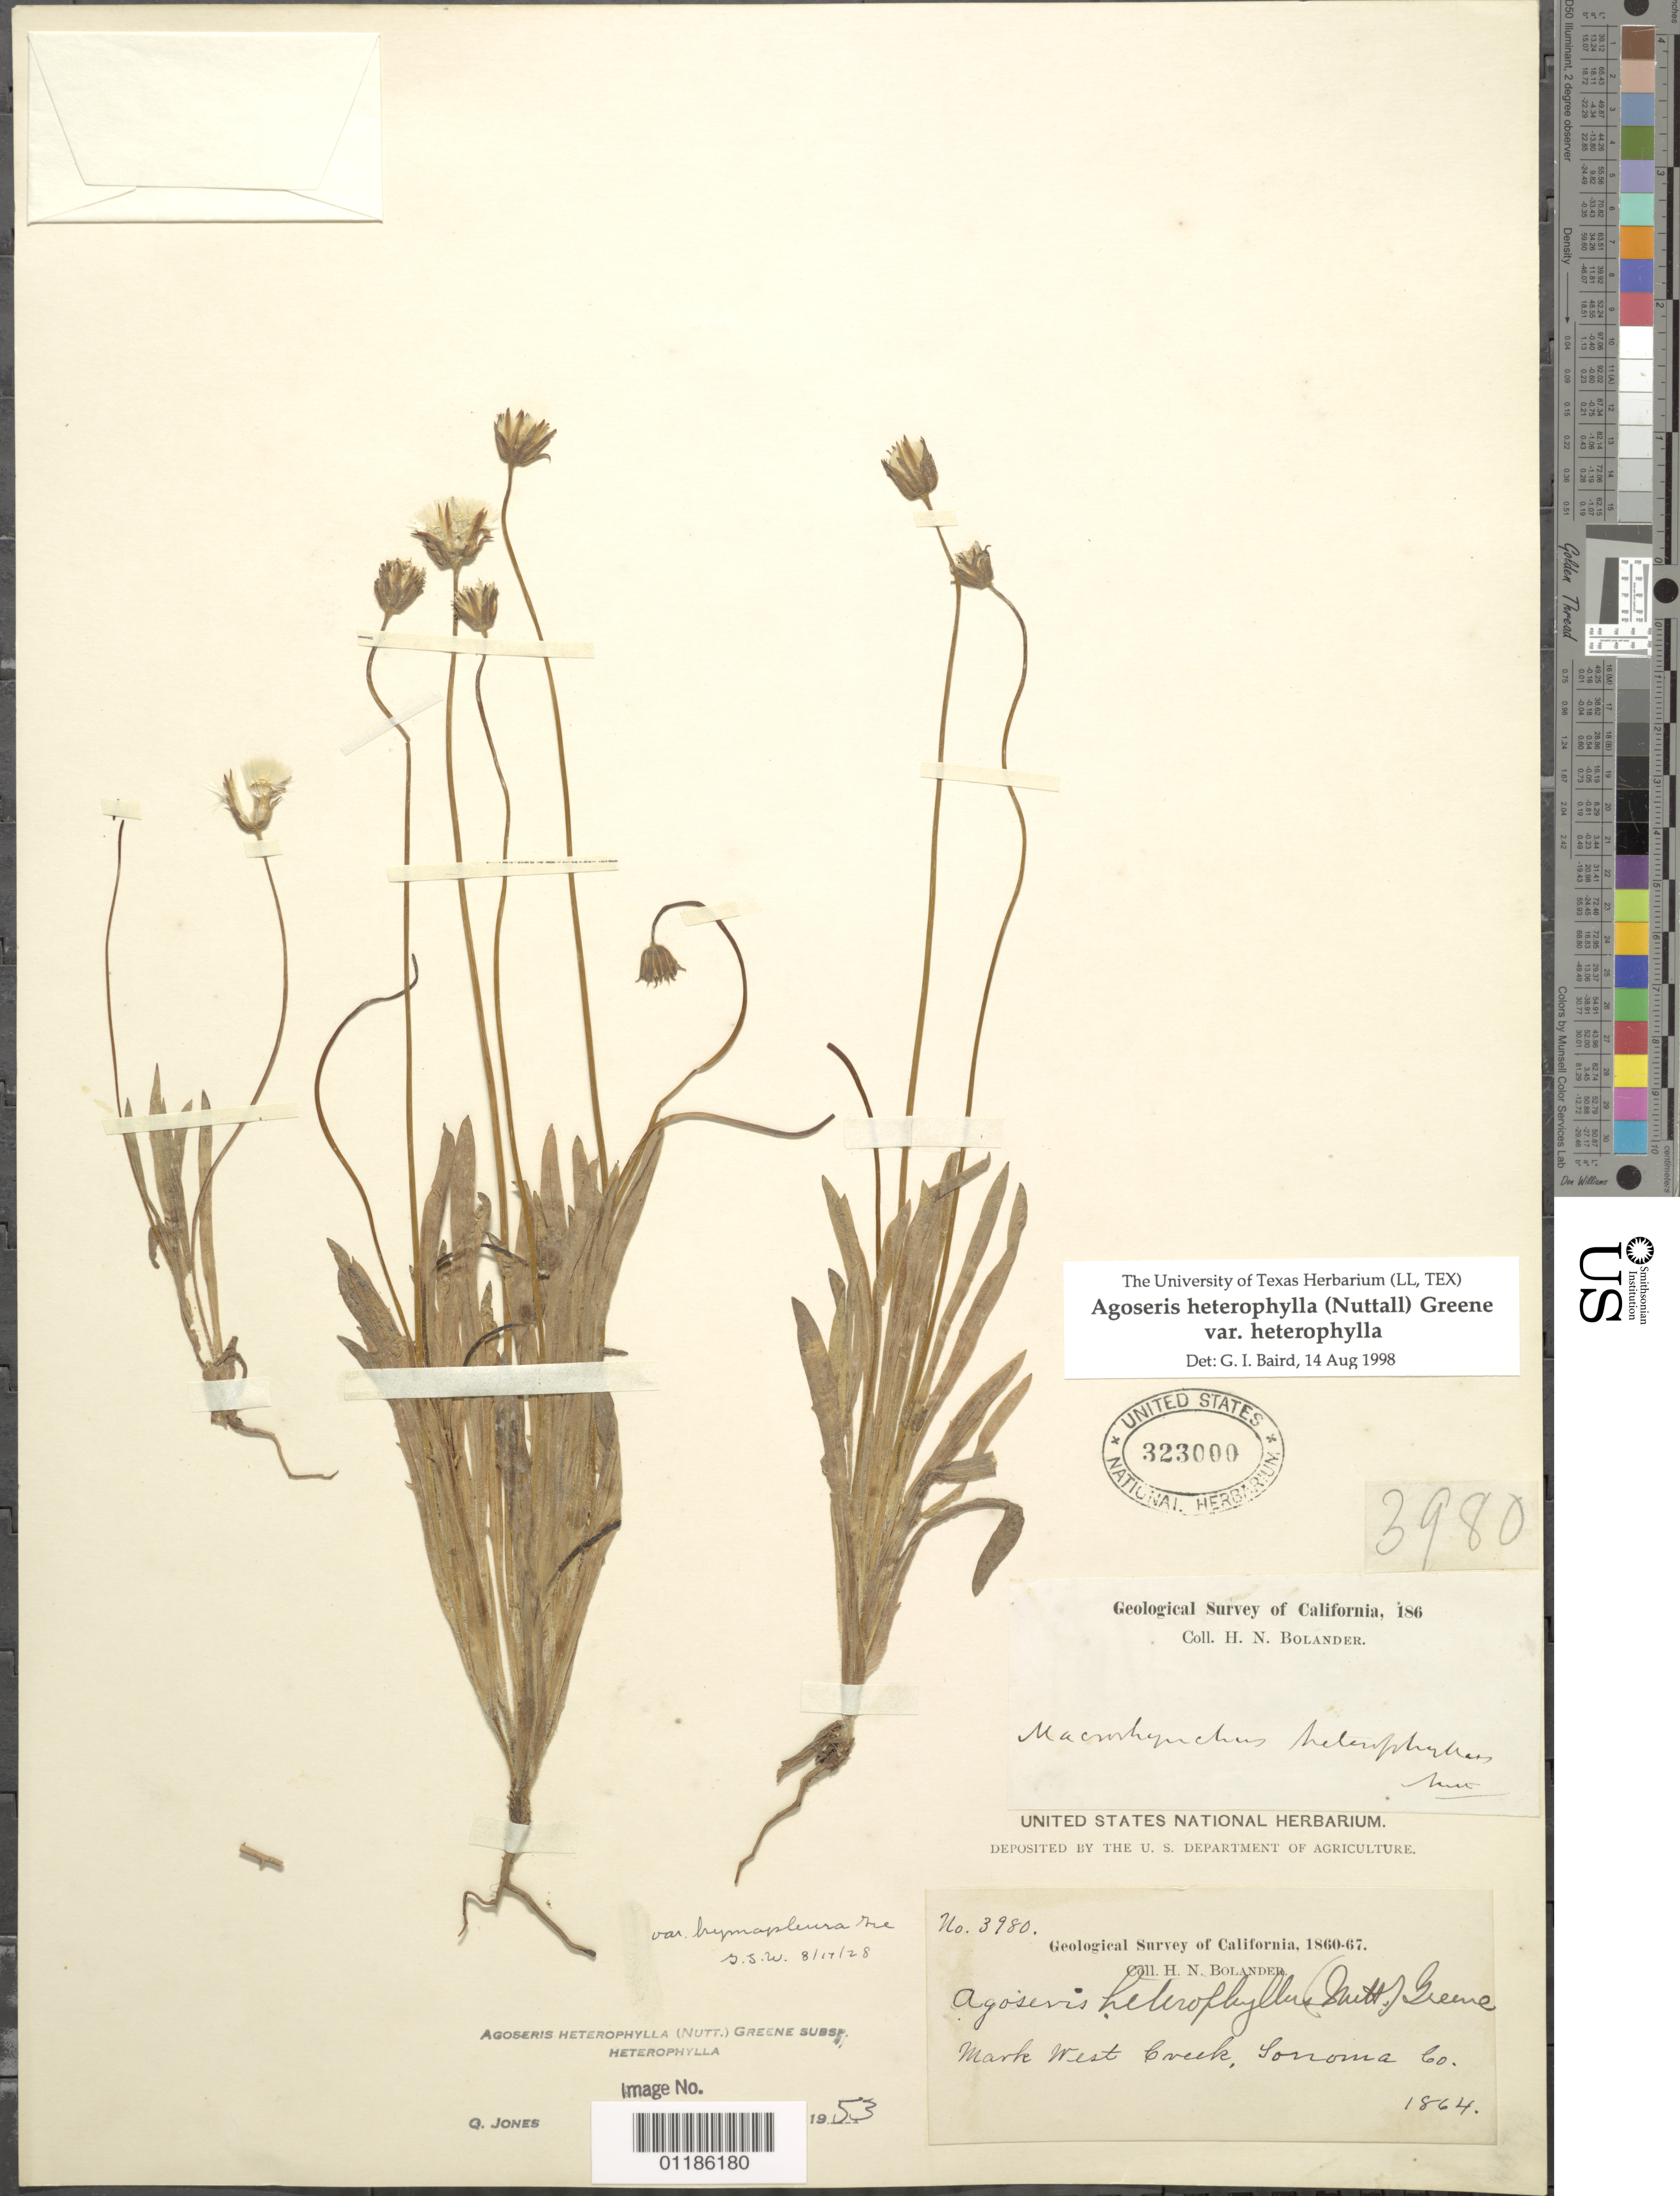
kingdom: Plantae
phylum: Tracheophyta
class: Magnoliopsida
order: Asterales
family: Asteraceae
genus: Agoseris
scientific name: Agoseris heterophylla subsp. heterophylla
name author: (Nutt.) Greene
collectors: H. Bolander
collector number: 3980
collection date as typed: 1864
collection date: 1864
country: United States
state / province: California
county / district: Sonoma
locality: Mark West Creek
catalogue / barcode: US 323000